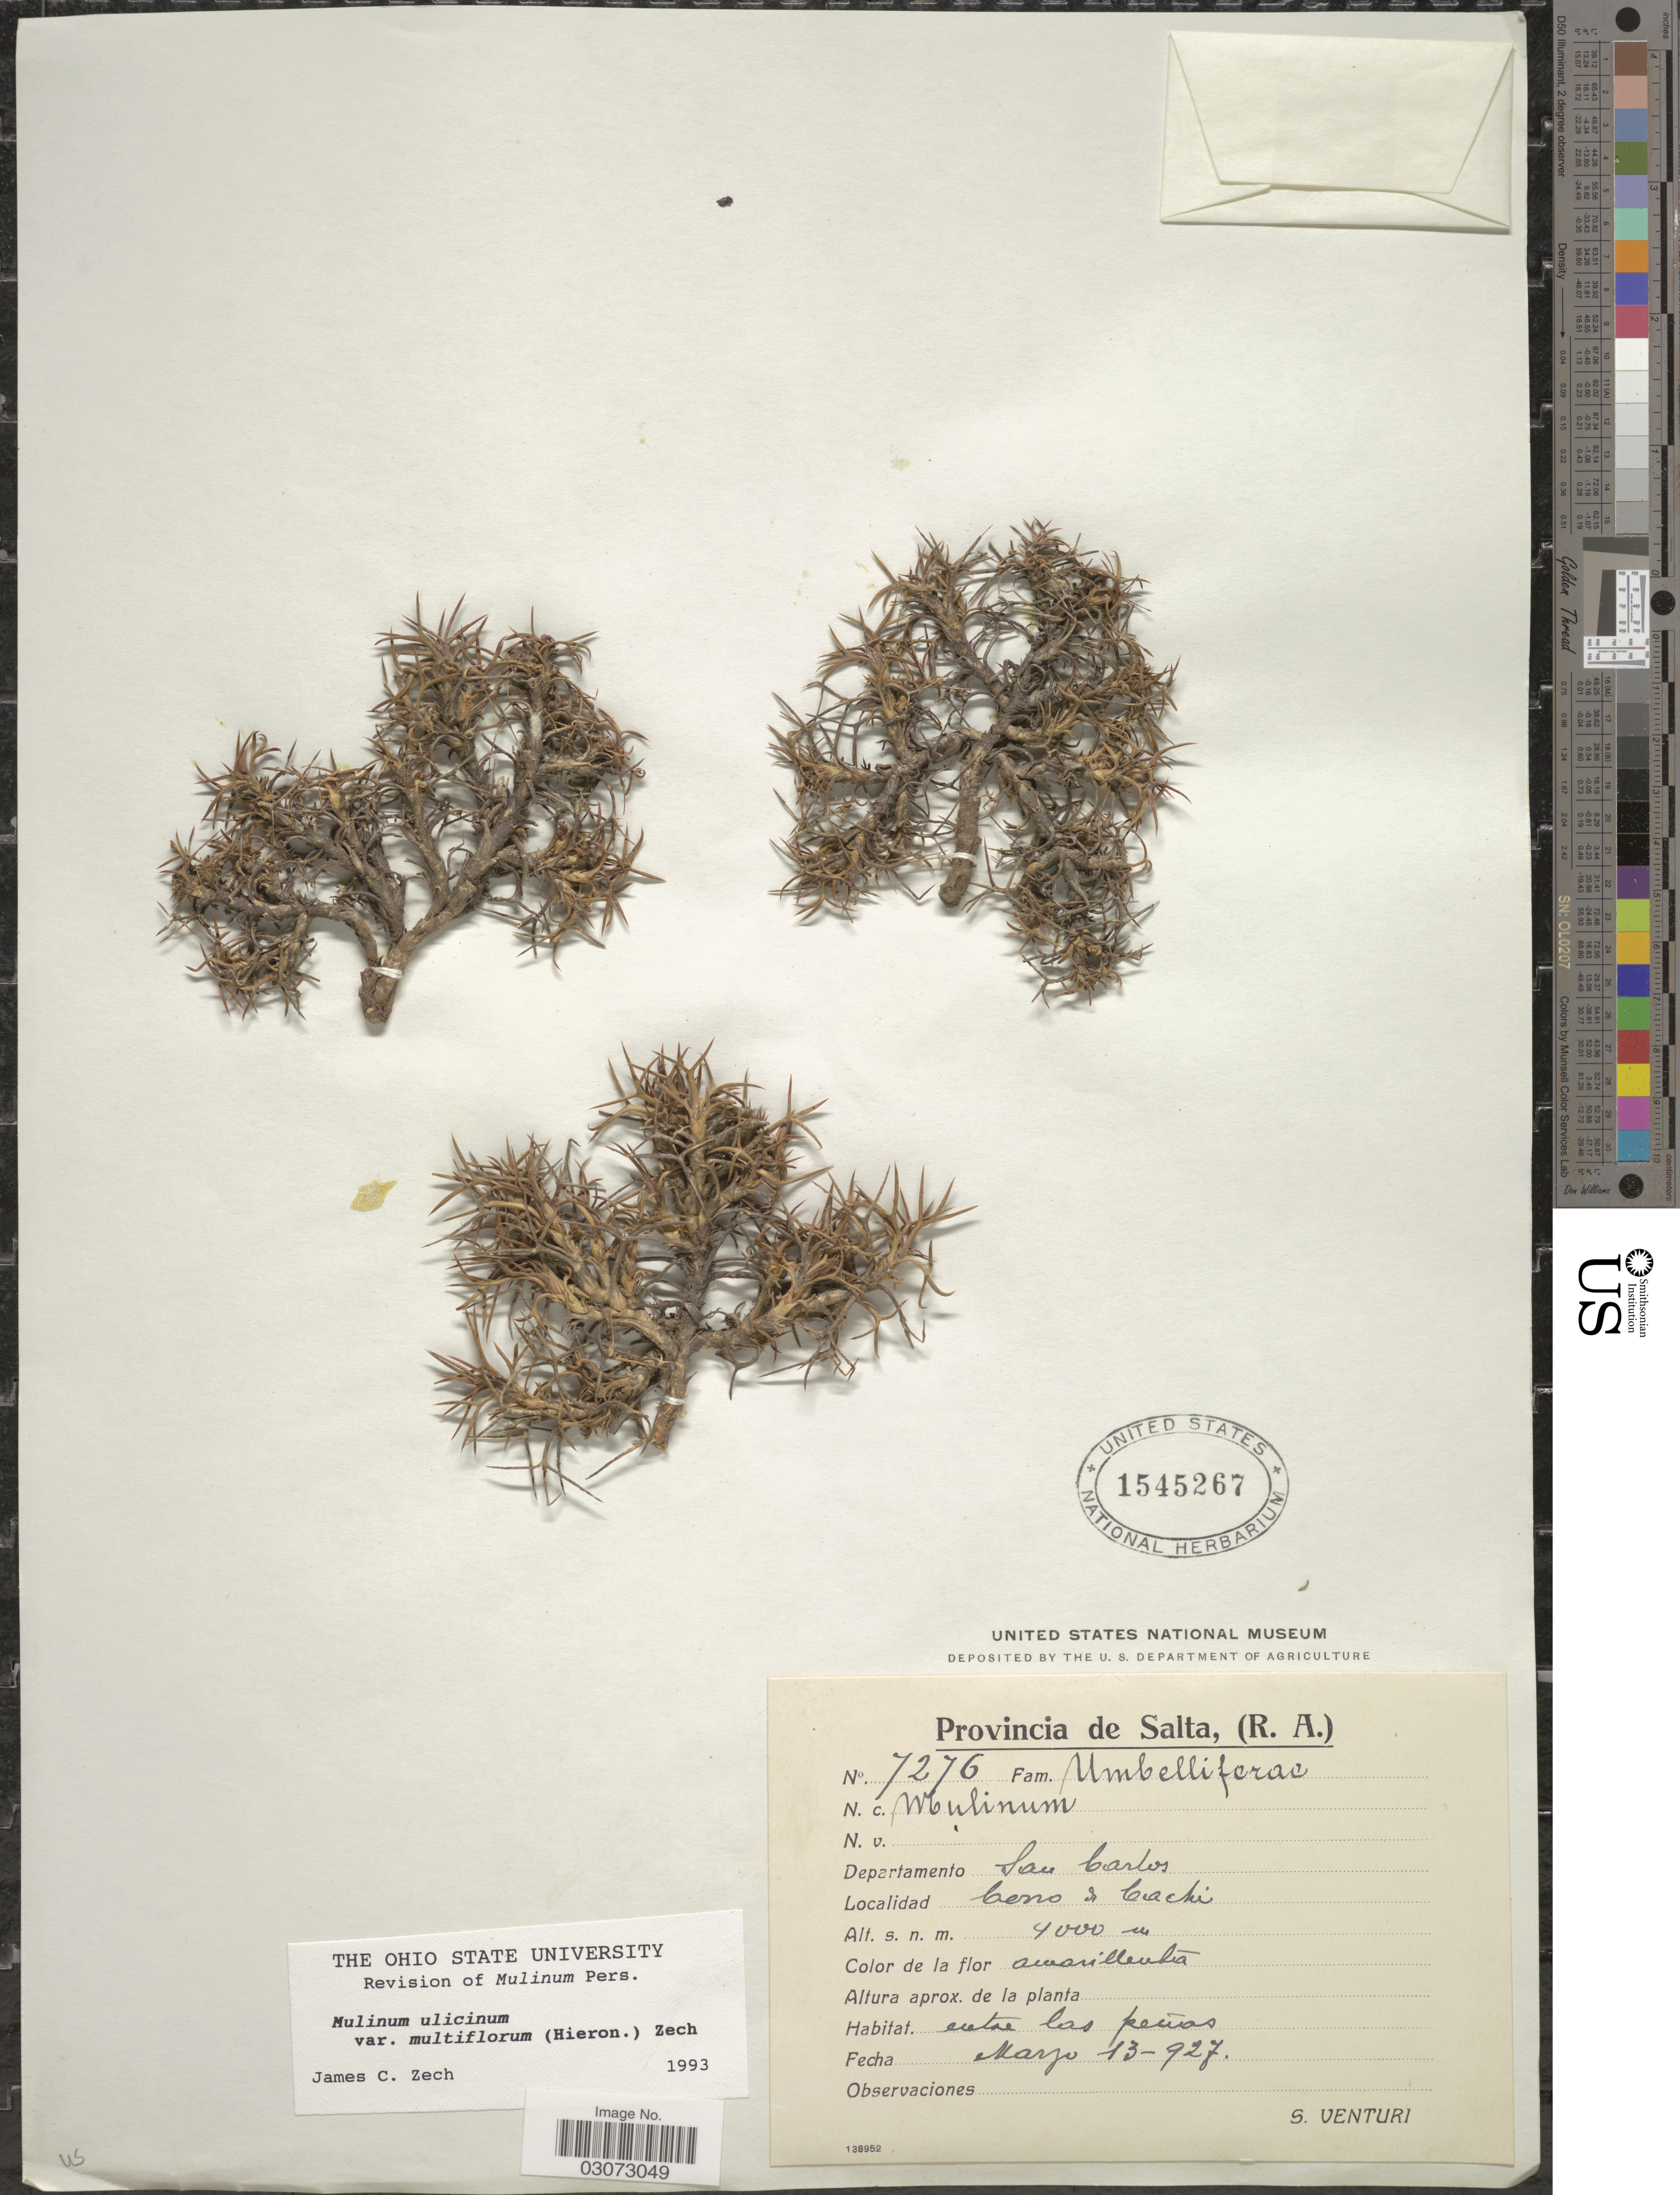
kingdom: Plantae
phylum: Tracheophyta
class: Magnoliopsida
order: Apiales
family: Apiaceae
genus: Mulinum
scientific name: Mulinum ulicinum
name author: Gillet & Hook.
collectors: S. Venturi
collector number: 7276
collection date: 1927-03-13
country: Argentina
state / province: Salta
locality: Provincia de Salta, (R. A.). Departamento San Carlos. Cerro de Cachi.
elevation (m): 4000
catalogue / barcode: US 1545267